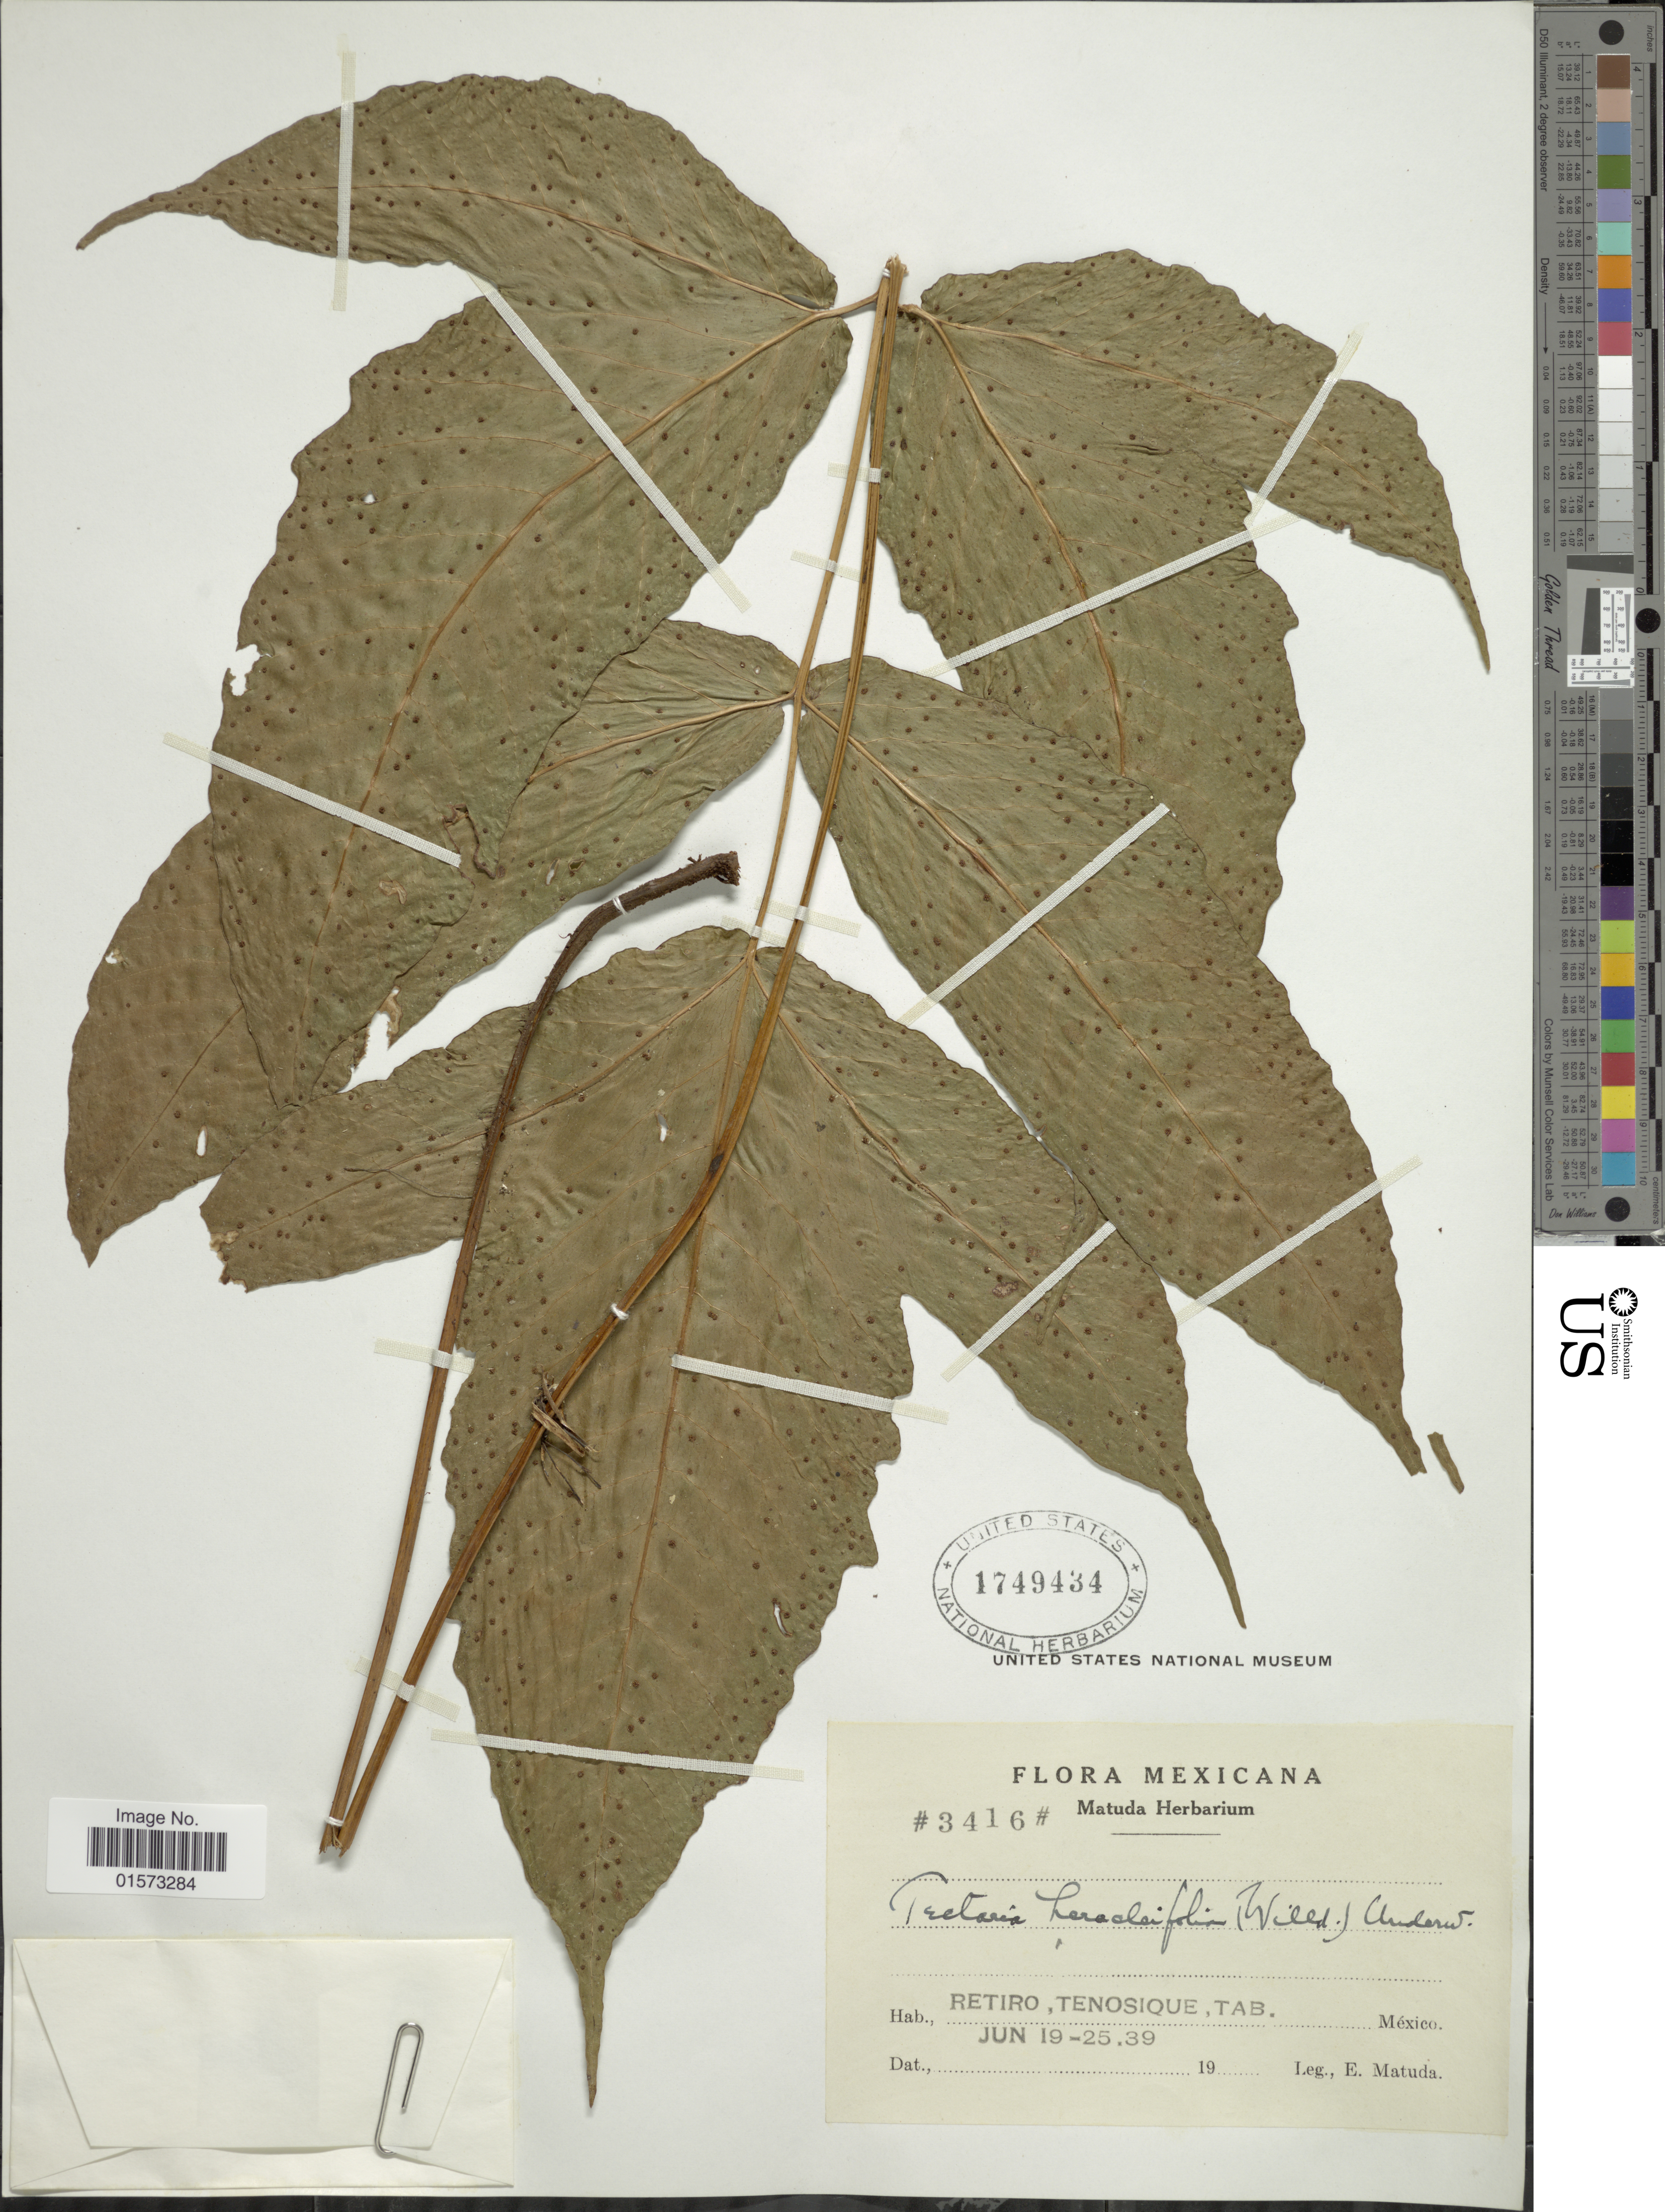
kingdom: Plantae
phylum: Tracheophyta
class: Polypodiopsida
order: Polypodiales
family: Tectariaceae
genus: Tectaria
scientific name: Tectaria heracleifolia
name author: (Willd.) Underw.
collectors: E. Matuda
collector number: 3416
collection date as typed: Transcribed d/m/y: 19/6/39 to 25/6/39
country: Mexico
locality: Retiro, tenosique, Tab.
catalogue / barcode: US 1749434